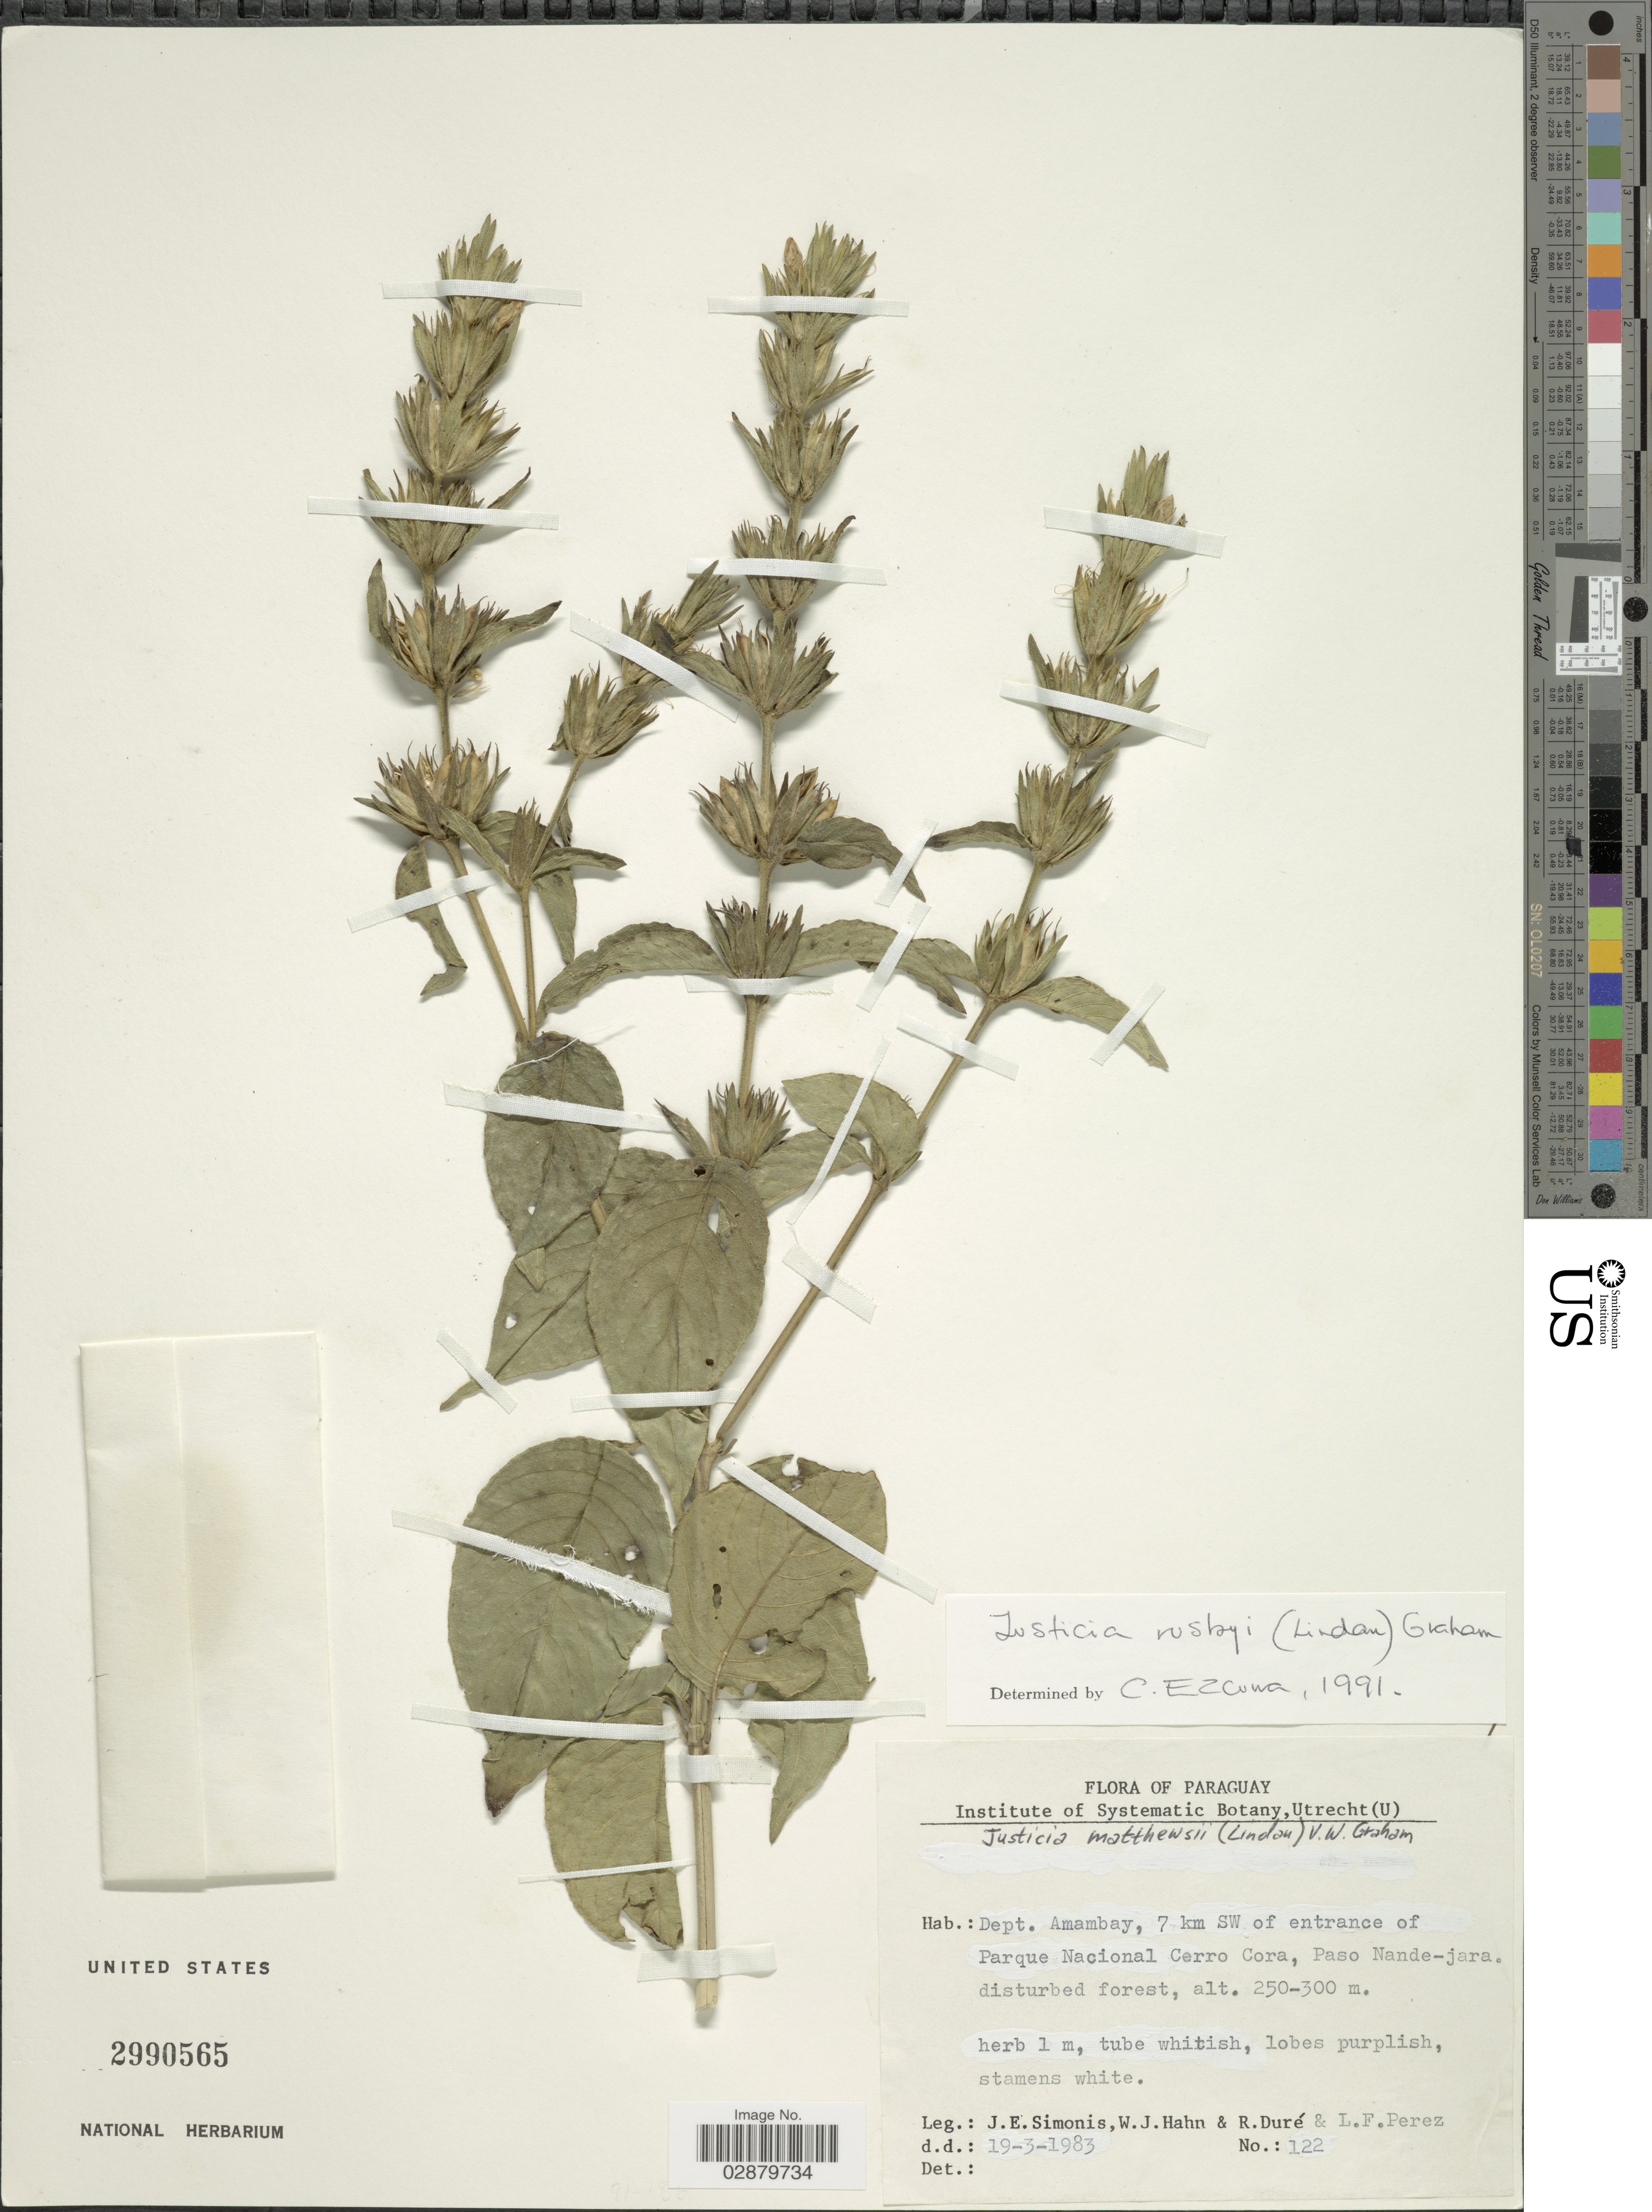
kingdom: Plantae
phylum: Tracheophyta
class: Magnoliopsida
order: Lamiales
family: Acanthaceae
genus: Justicia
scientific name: Justicia matthewsii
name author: (Lindau) Rusby ex Dyer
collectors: J. E. Simonis, W. J. Hahn, R. Duré & L. Perez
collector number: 122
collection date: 1983-03-19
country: Paraguay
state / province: Amambay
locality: Dept. Amambay, 7 km SW of entrance of Parque Nacional Cerro Cora, Paso Nande-jara.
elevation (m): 250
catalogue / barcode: US 2990565